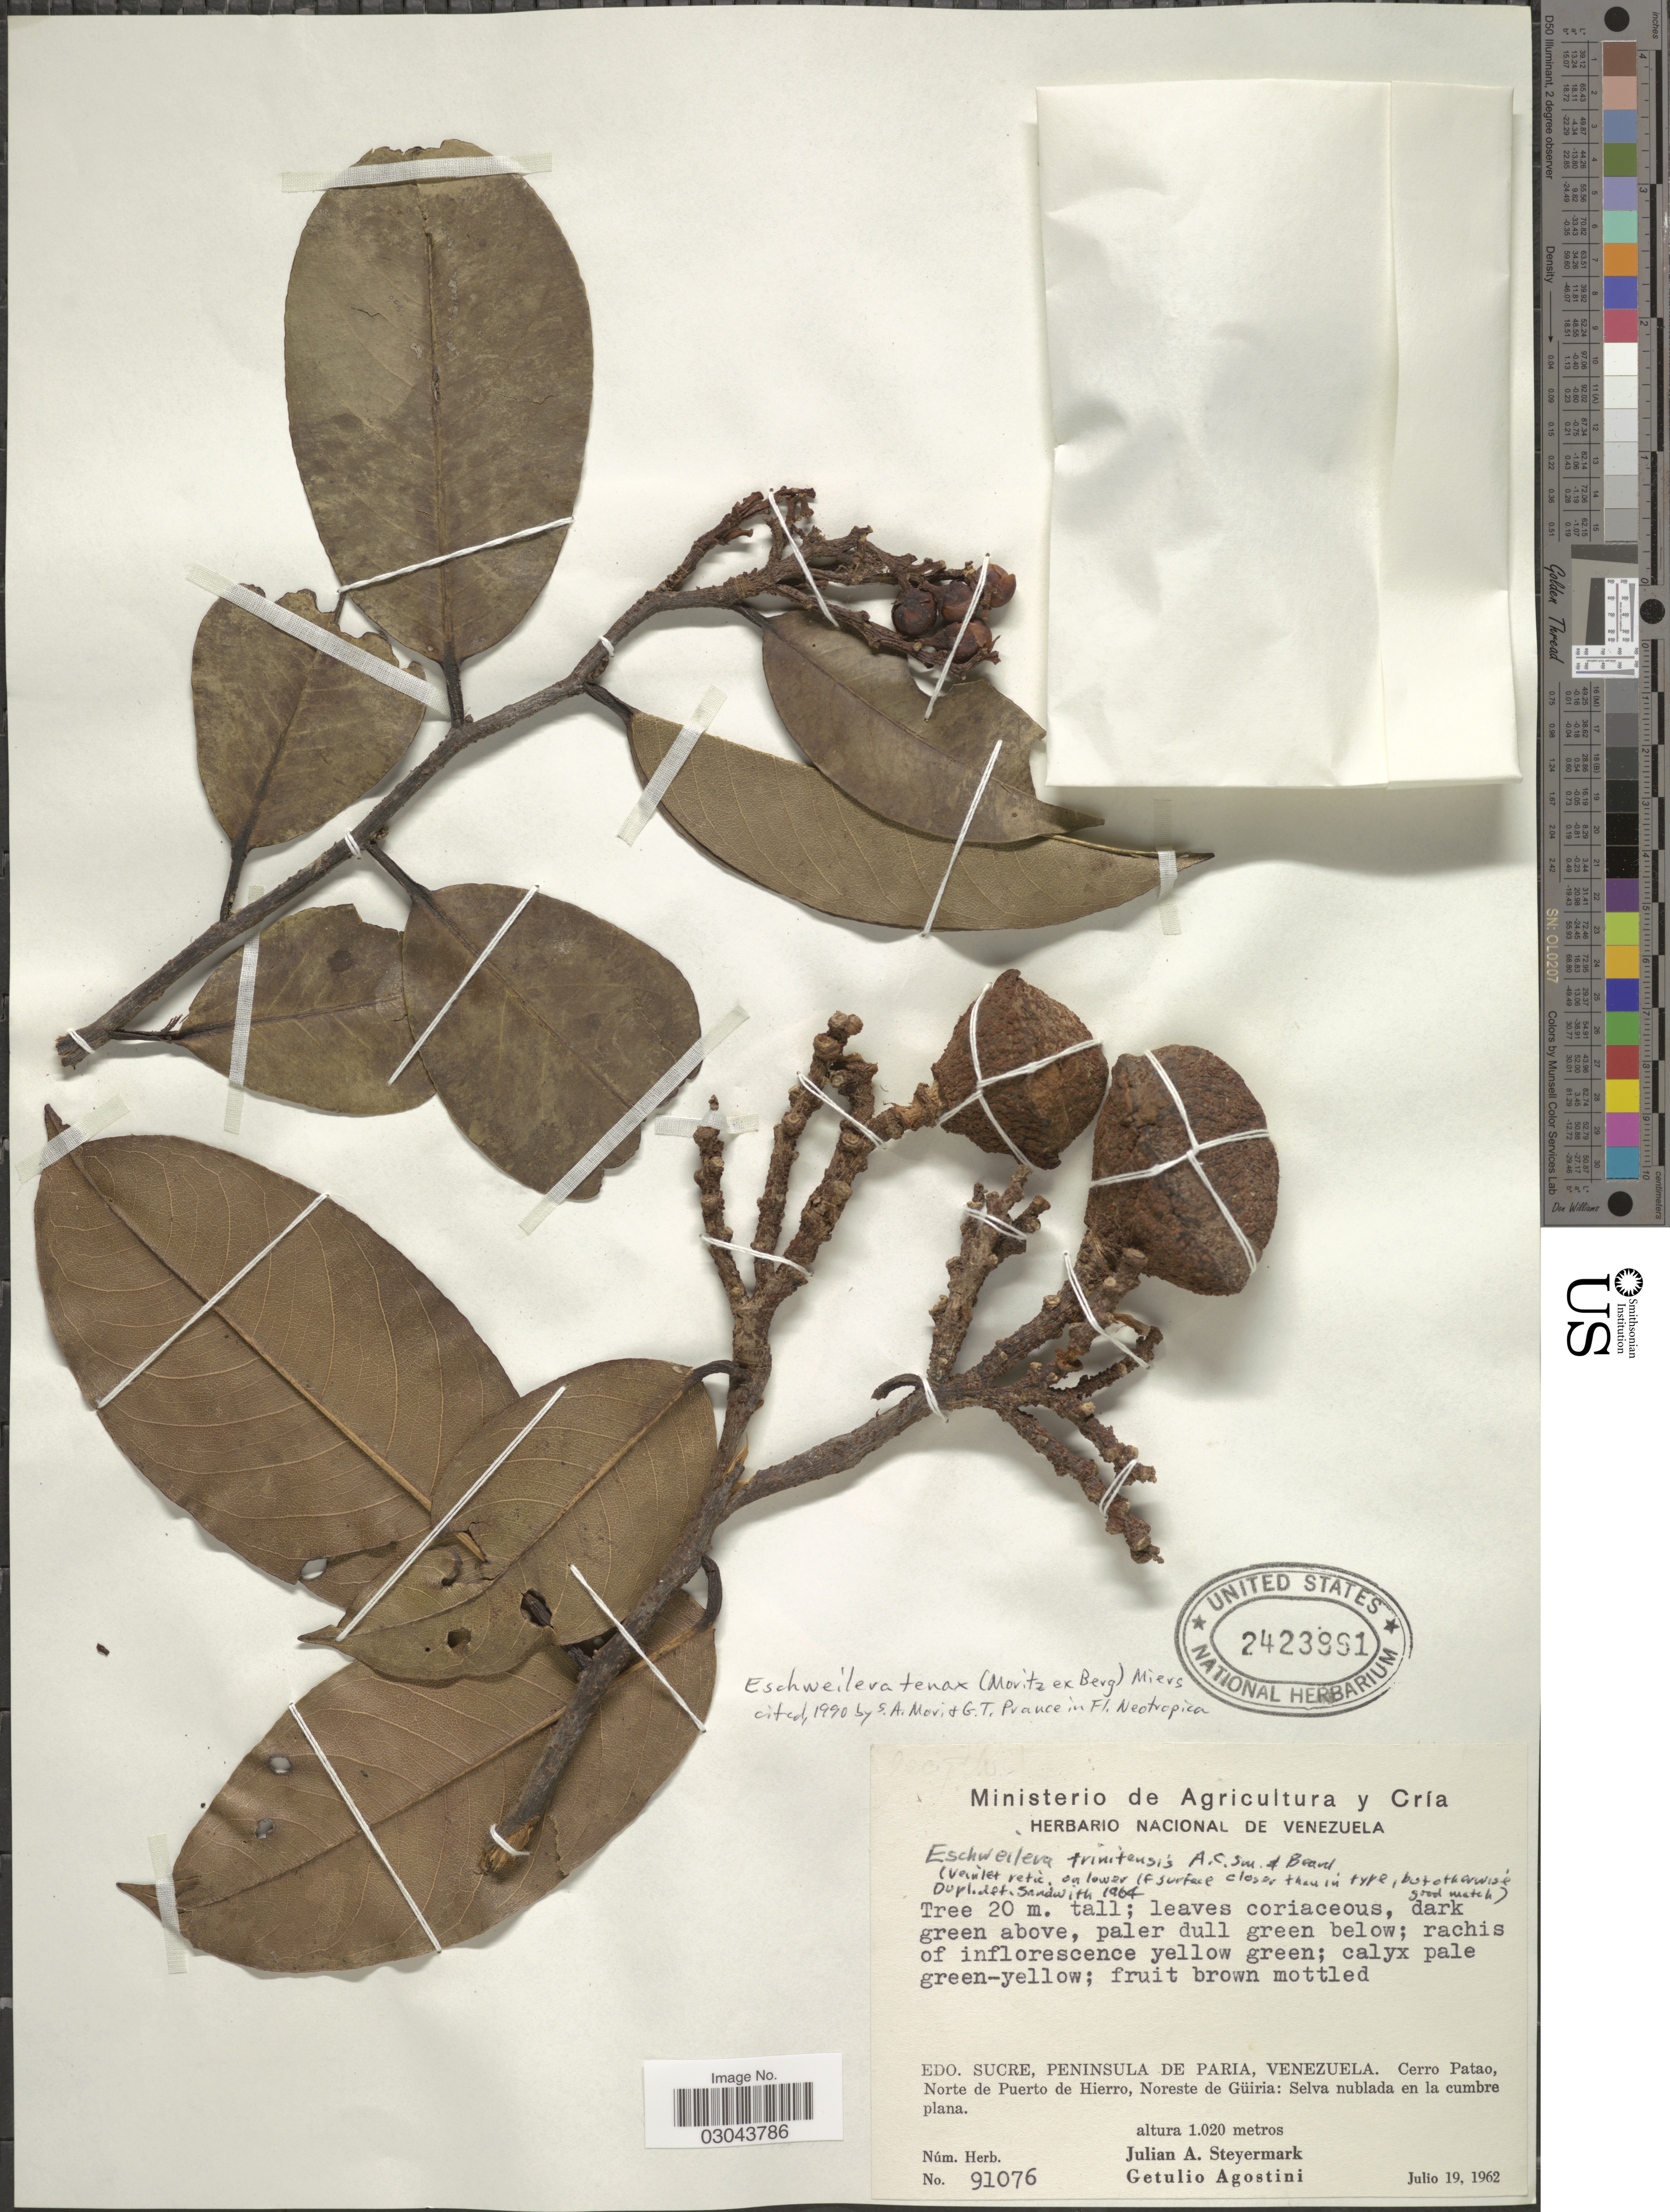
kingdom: Plantae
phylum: Tracheophyta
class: Magnoliopsida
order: Ericales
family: Lecythidaceae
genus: Eschweilera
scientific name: Eschweilera tenax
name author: (Moritz ex O. Berg) Miers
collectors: J. Steyermark & G. Agostini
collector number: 91076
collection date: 1962-07-19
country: Venezuela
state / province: Sucre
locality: Peninsula de Paria. Cerro Patao, Norte de Puerto de Hierro, Noreste de Güiria.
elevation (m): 1020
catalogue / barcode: US 2423991